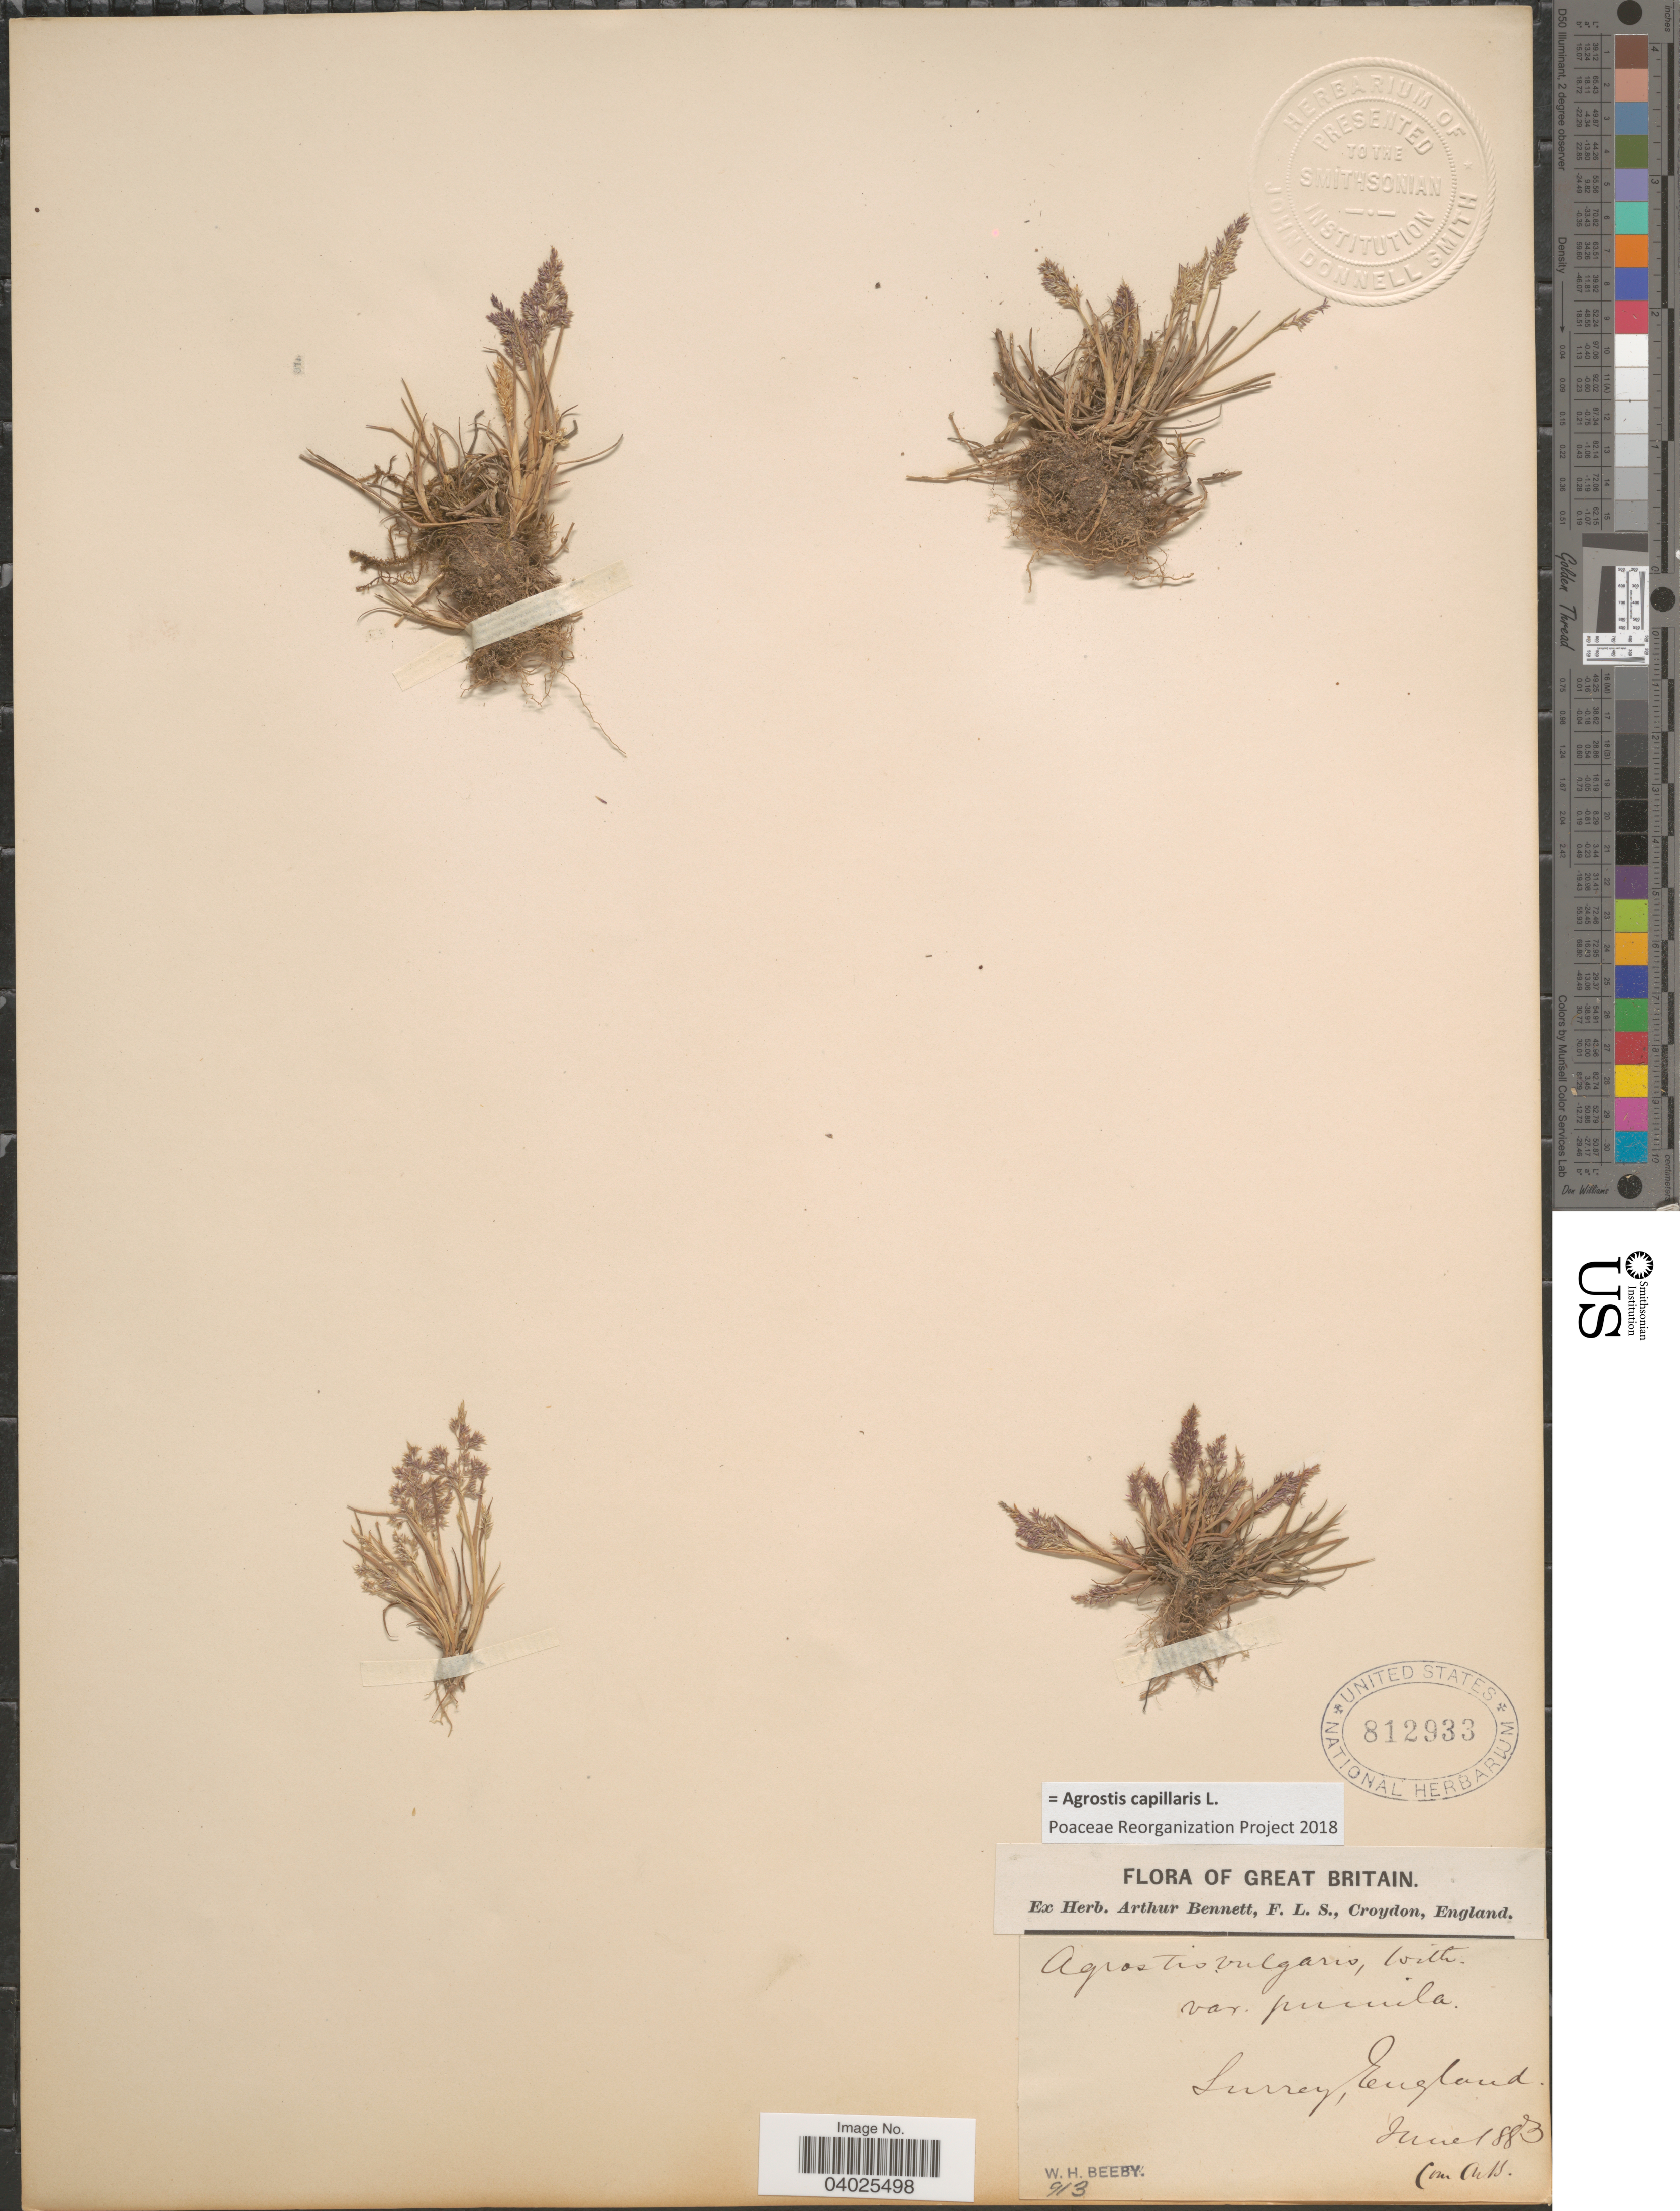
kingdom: Plantae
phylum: Tracheophyta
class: Liliopsida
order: Poales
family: Poaceae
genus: Agrostis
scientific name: Agrostis capillaris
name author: L.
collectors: W. Beeby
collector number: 913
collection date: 1883-06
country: United Kingdom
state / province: England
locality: Great Britain. Surrey.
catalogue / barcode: US 812933